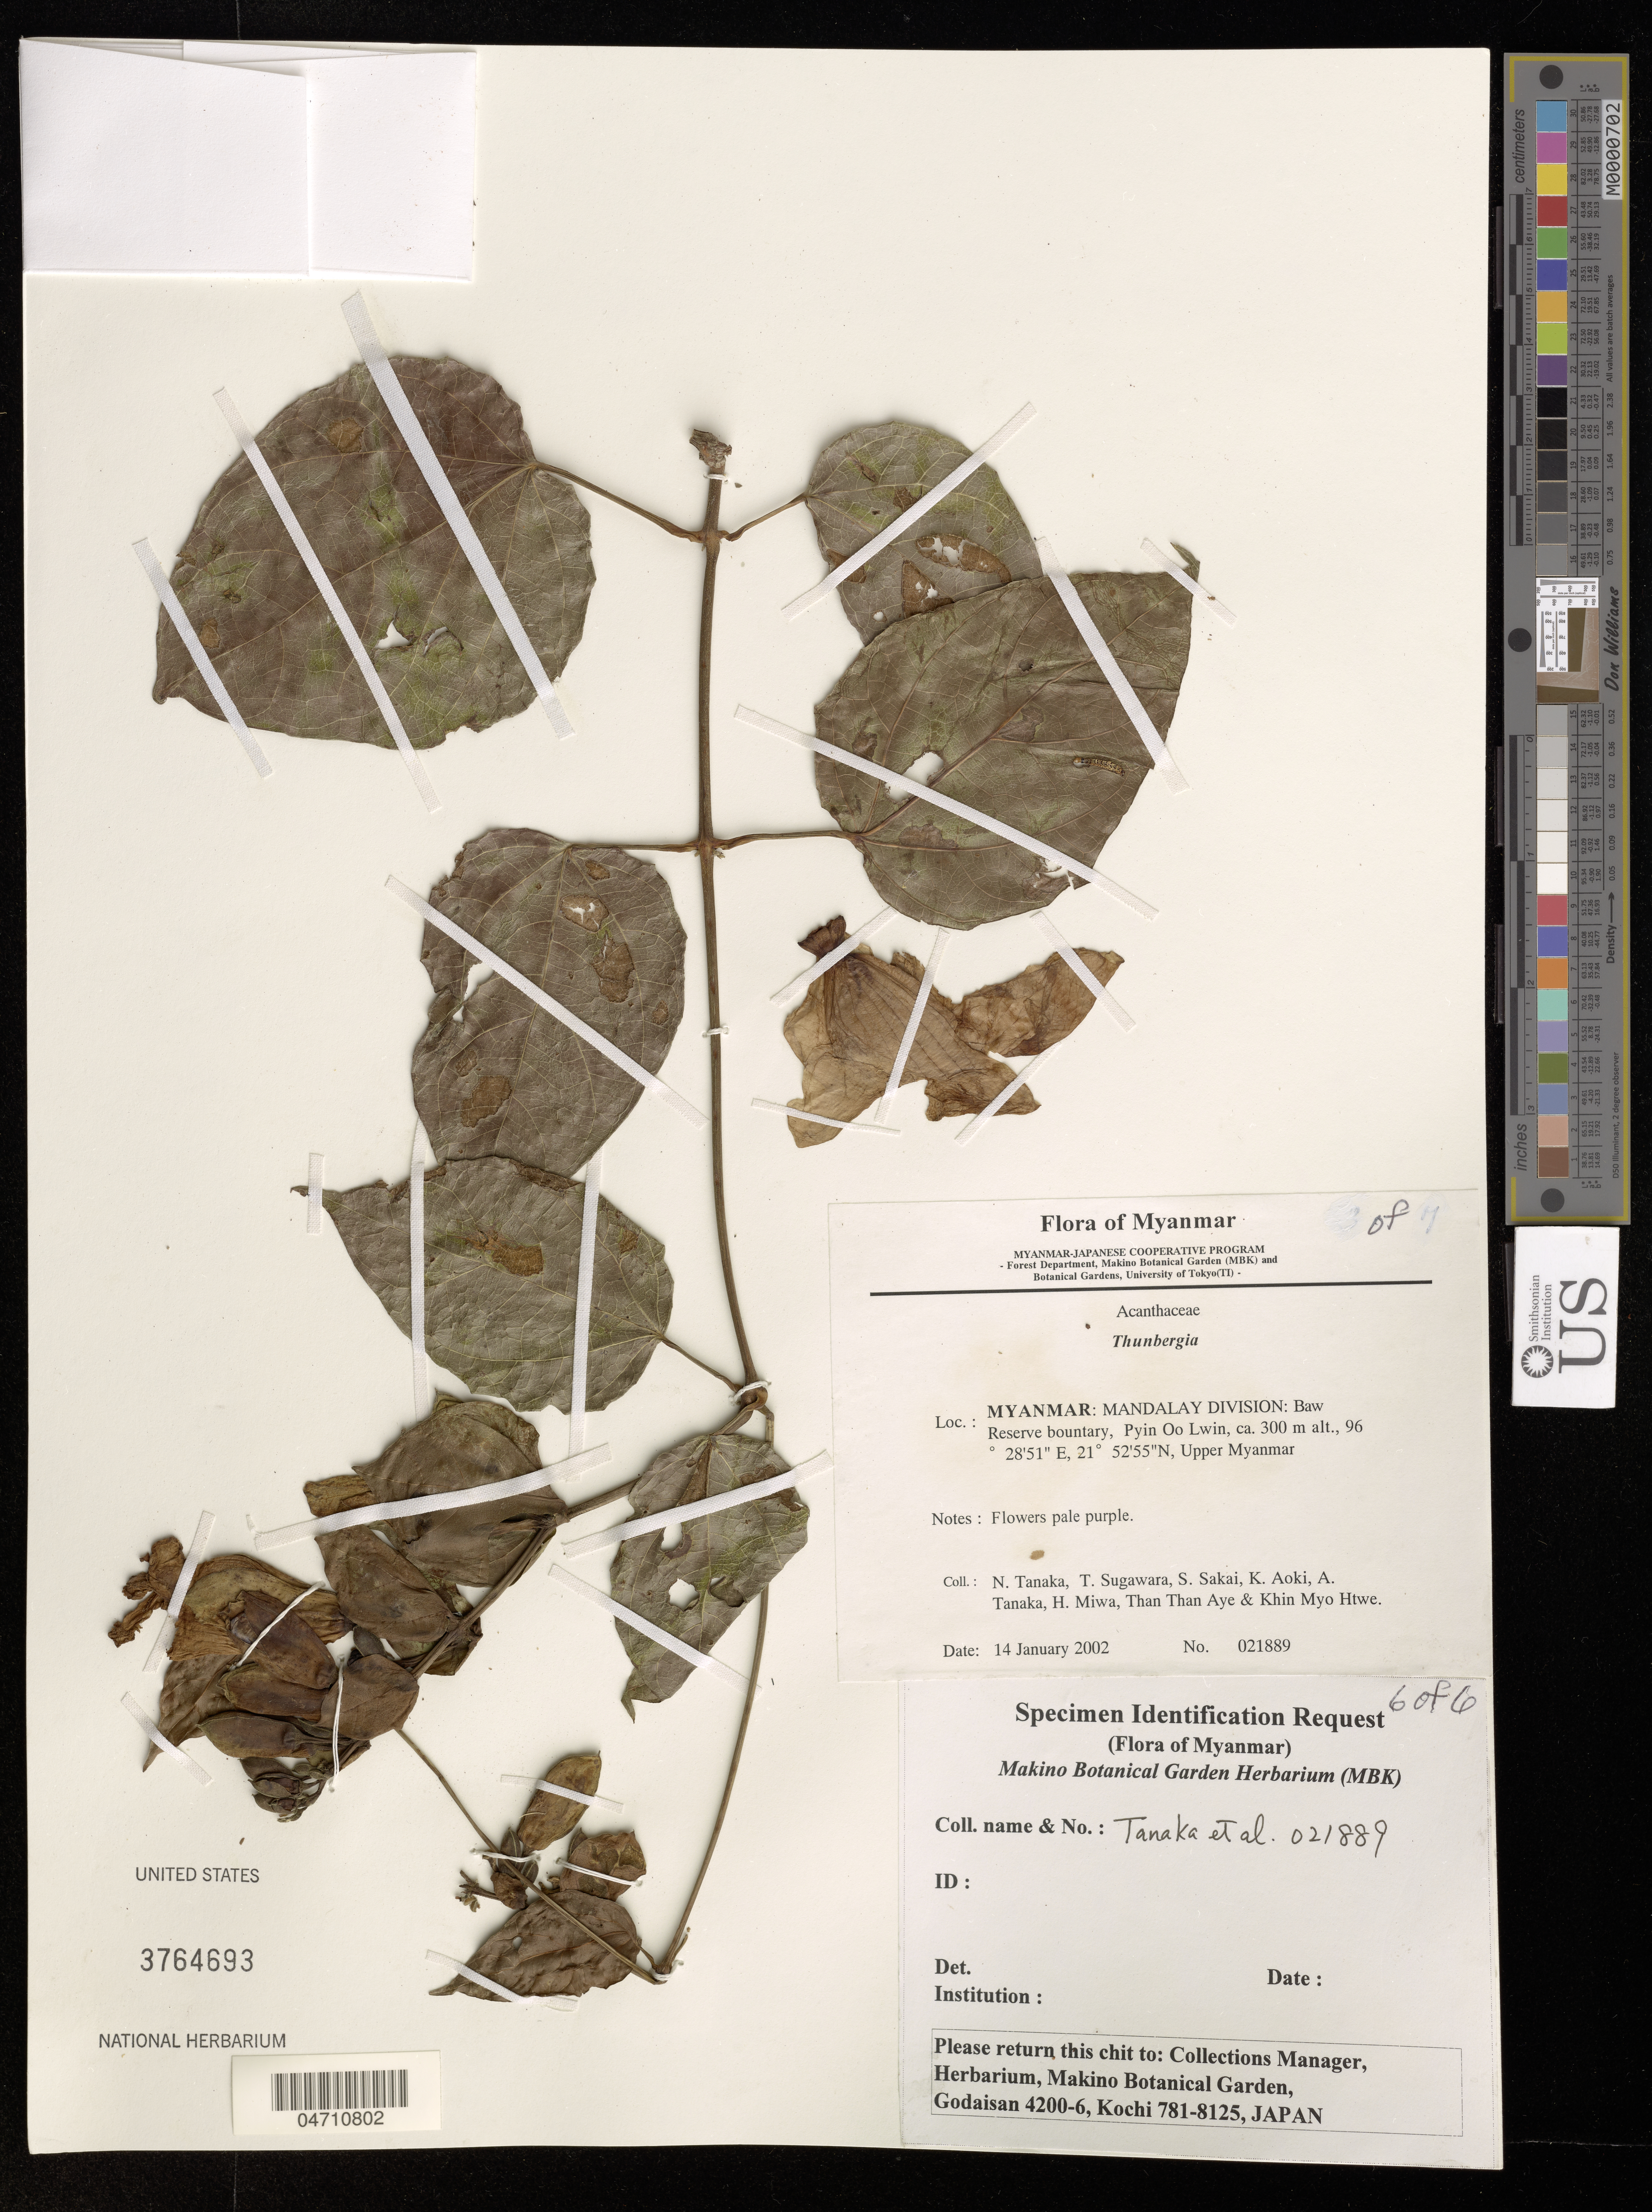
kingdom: Plantae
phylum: Tracheophyta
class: Magnoliopsida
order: Lamiales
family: Acanthaceae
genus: Thunbergia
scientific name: Thunbergia sp.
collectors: N. Tanaka, T. Sugawara, S. Sakai, K. Aoki & et al.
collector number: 021889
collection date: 2002-01-14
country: Myanmar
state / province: Mandalay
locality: Mandalay Division: Baw Reserve bountary, Pyin Oo Lwin, Upper Myanmar.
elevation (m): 300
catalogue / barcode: US 3764693